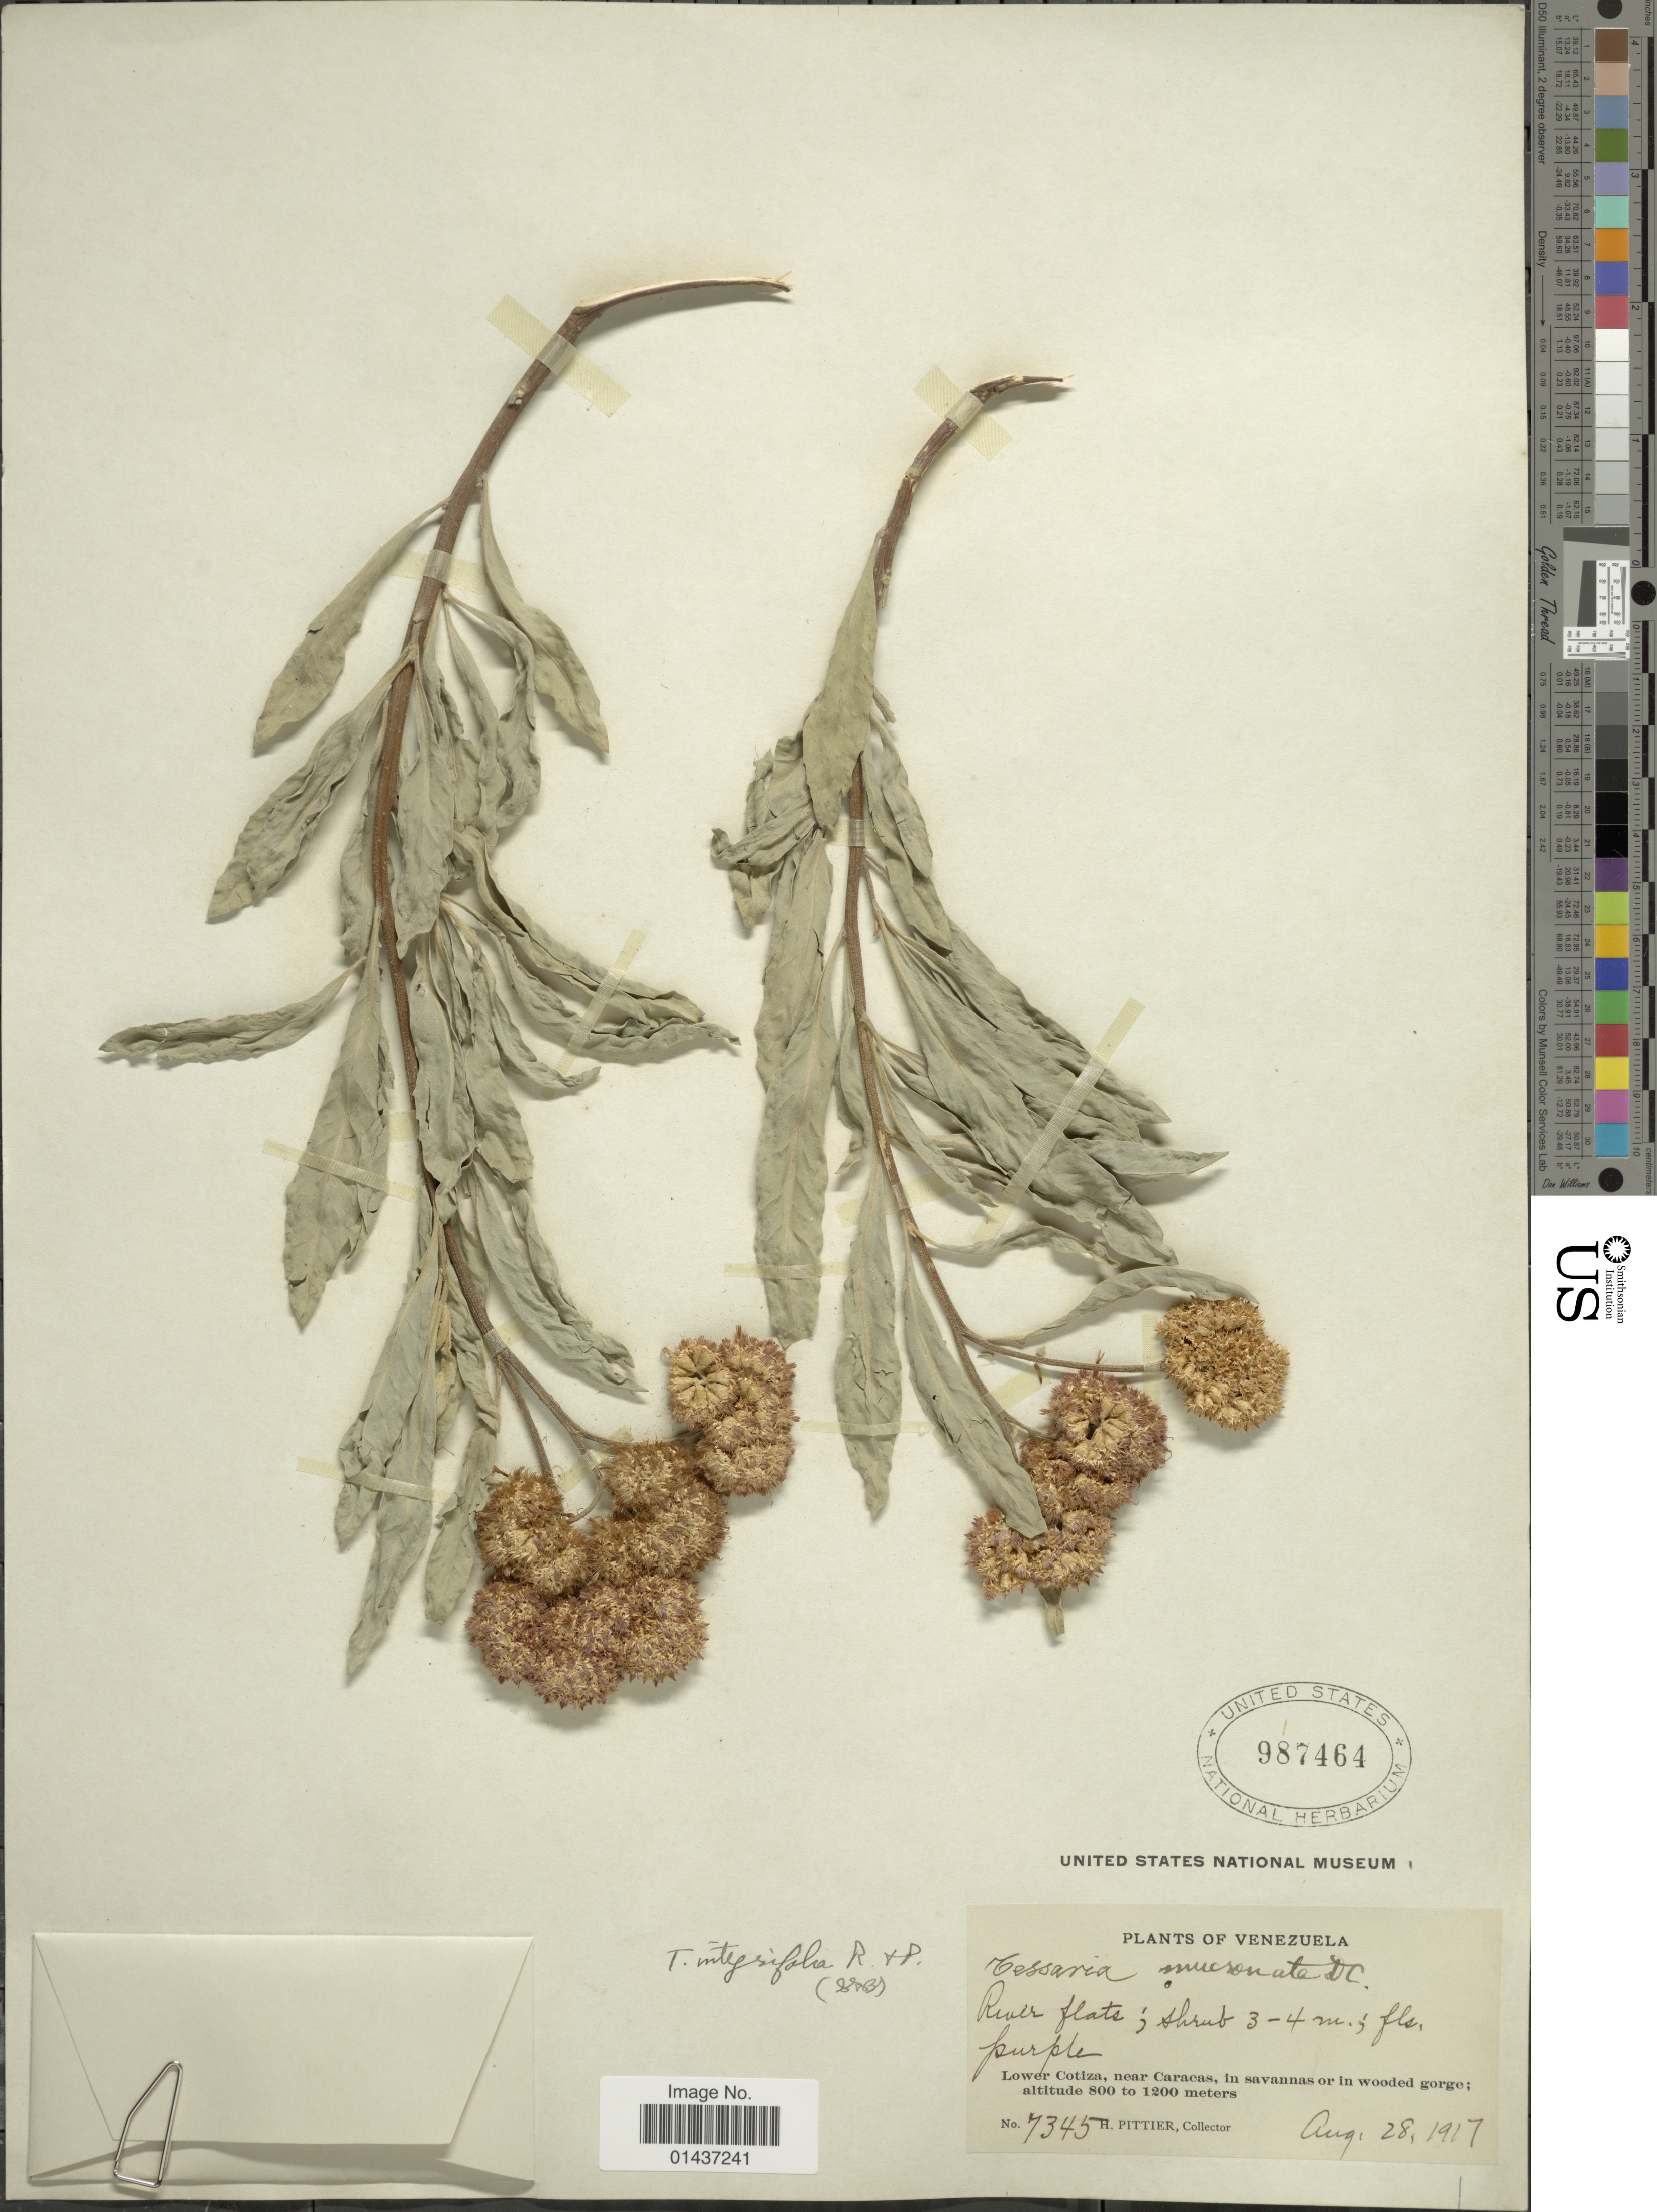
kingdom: Plantae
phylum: Tracheophyta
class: Magnoliopsida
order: Asterales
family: Asteraceae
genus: Tessaria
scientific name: Tessaria integrifolia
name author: Ruiz & Pav.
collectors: H. F. Pittier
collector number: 7345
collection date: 1917-08-28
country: Venezuela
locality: River flats, Lower Cotiza, near Caracas, in savannas or in wooded gorge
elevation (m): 800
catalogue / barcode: US 987464